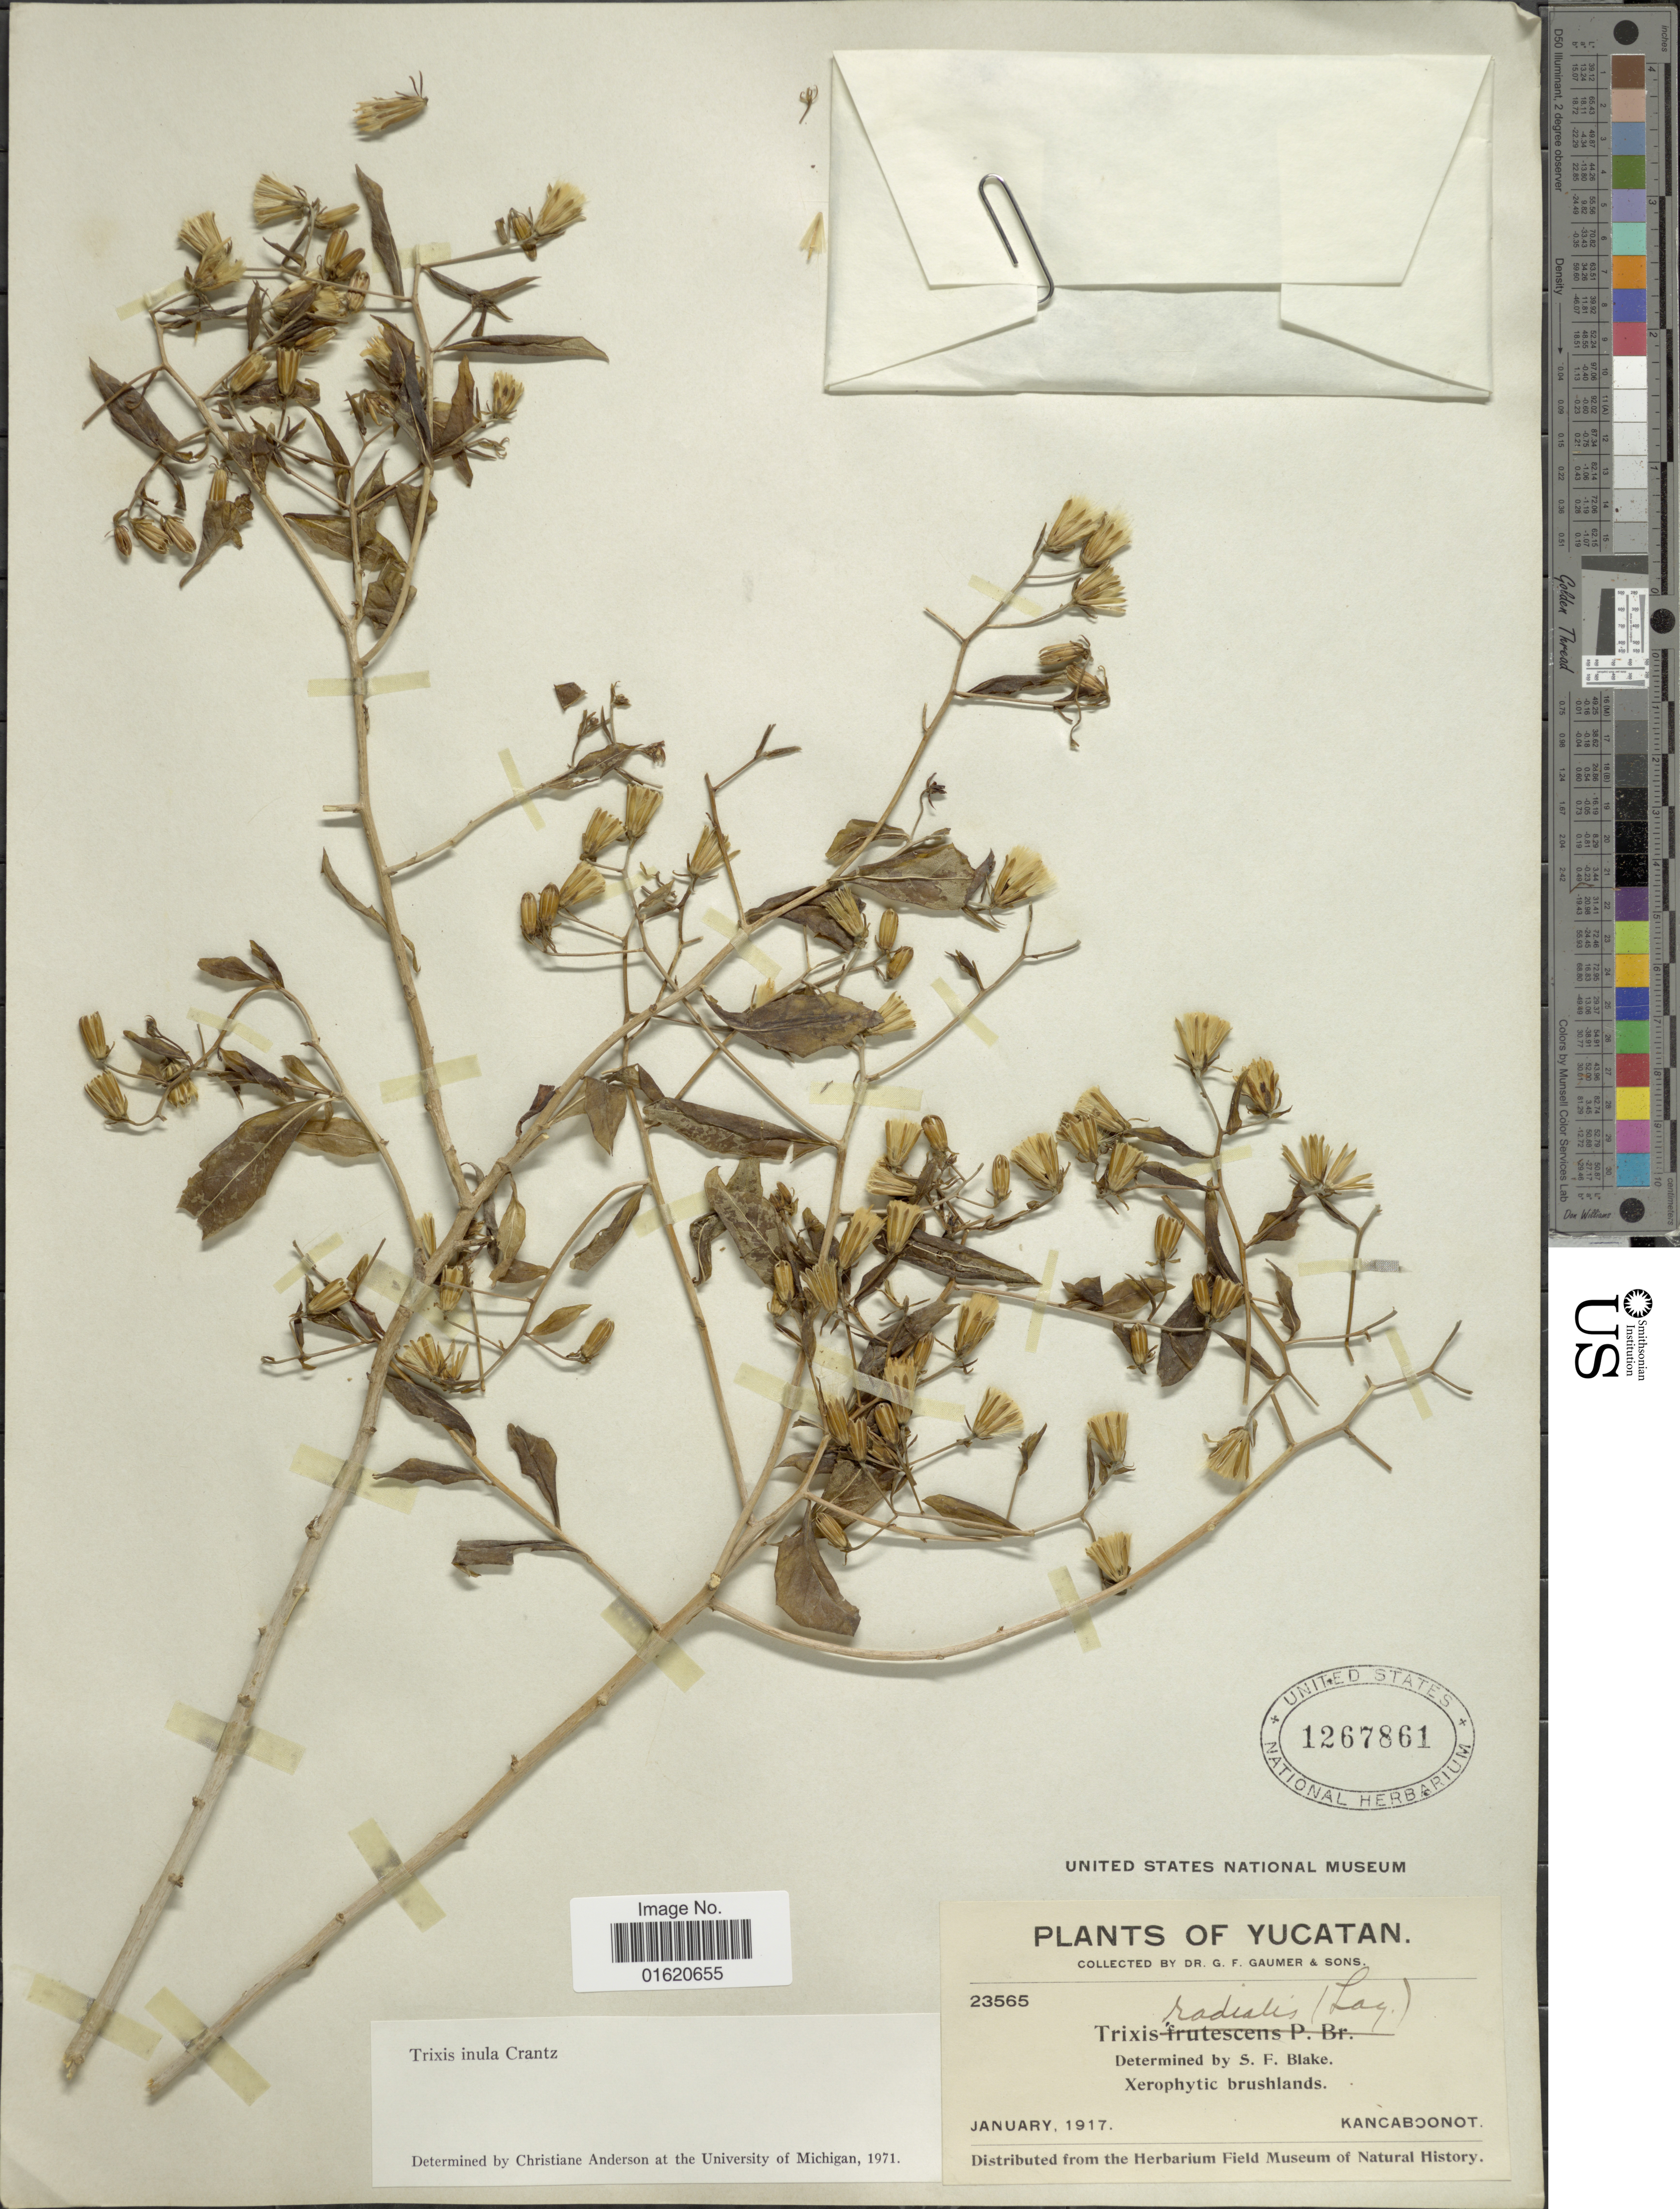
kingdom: Plantae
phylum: Tracheophyta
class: Magnoliopsida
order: Asterales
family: Asteraceae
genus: Trixis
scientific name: Trixis inula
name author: Crantz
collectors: G. F. Gaumer & et al.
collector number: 23565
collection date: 1917-01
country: Mexico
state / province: Yucatán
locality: Kancaboonot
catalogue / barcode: US 1267861